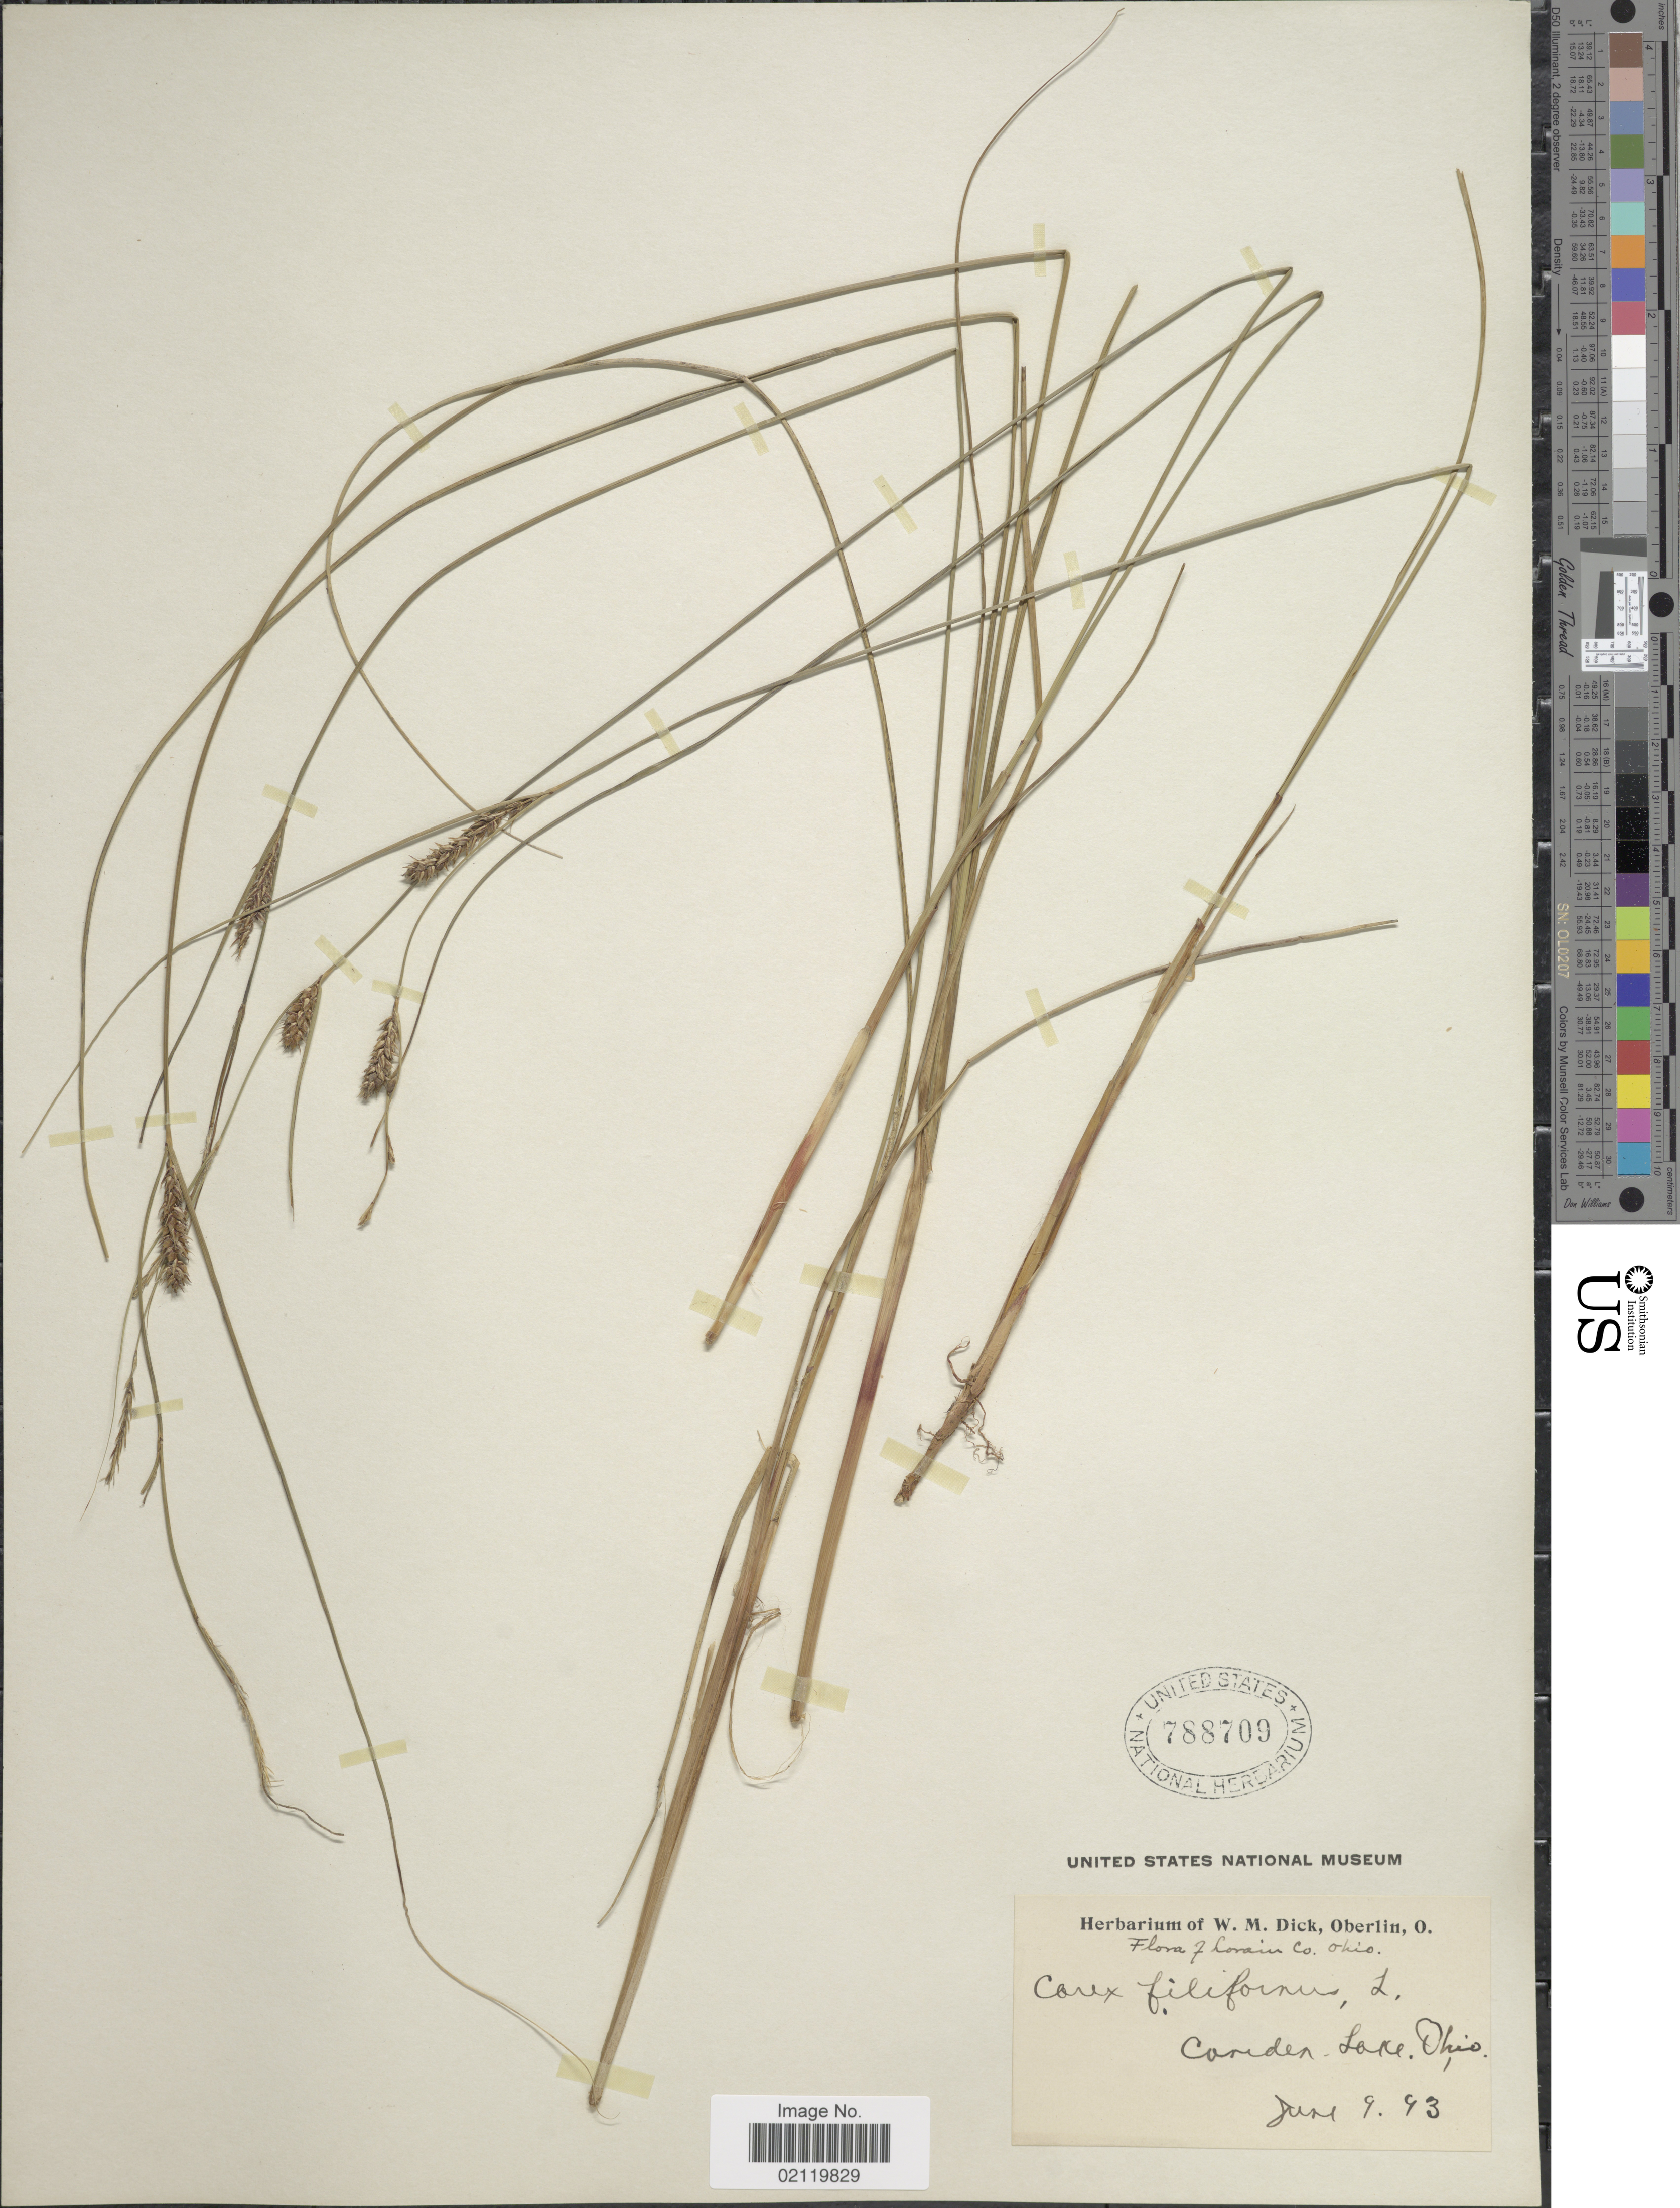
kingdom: Plantae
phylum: Tracheophyta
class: Liliopsida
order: Poales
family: Cyperaceae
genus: Carex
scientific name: Carex lasiocarpa var. americana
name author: Fernald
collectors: ex Herb. W. M. Dick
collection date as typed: Transcribed d/m/y: 9/6/43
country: United States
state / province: Ohio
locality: Camden Lake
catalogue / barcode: US 788709